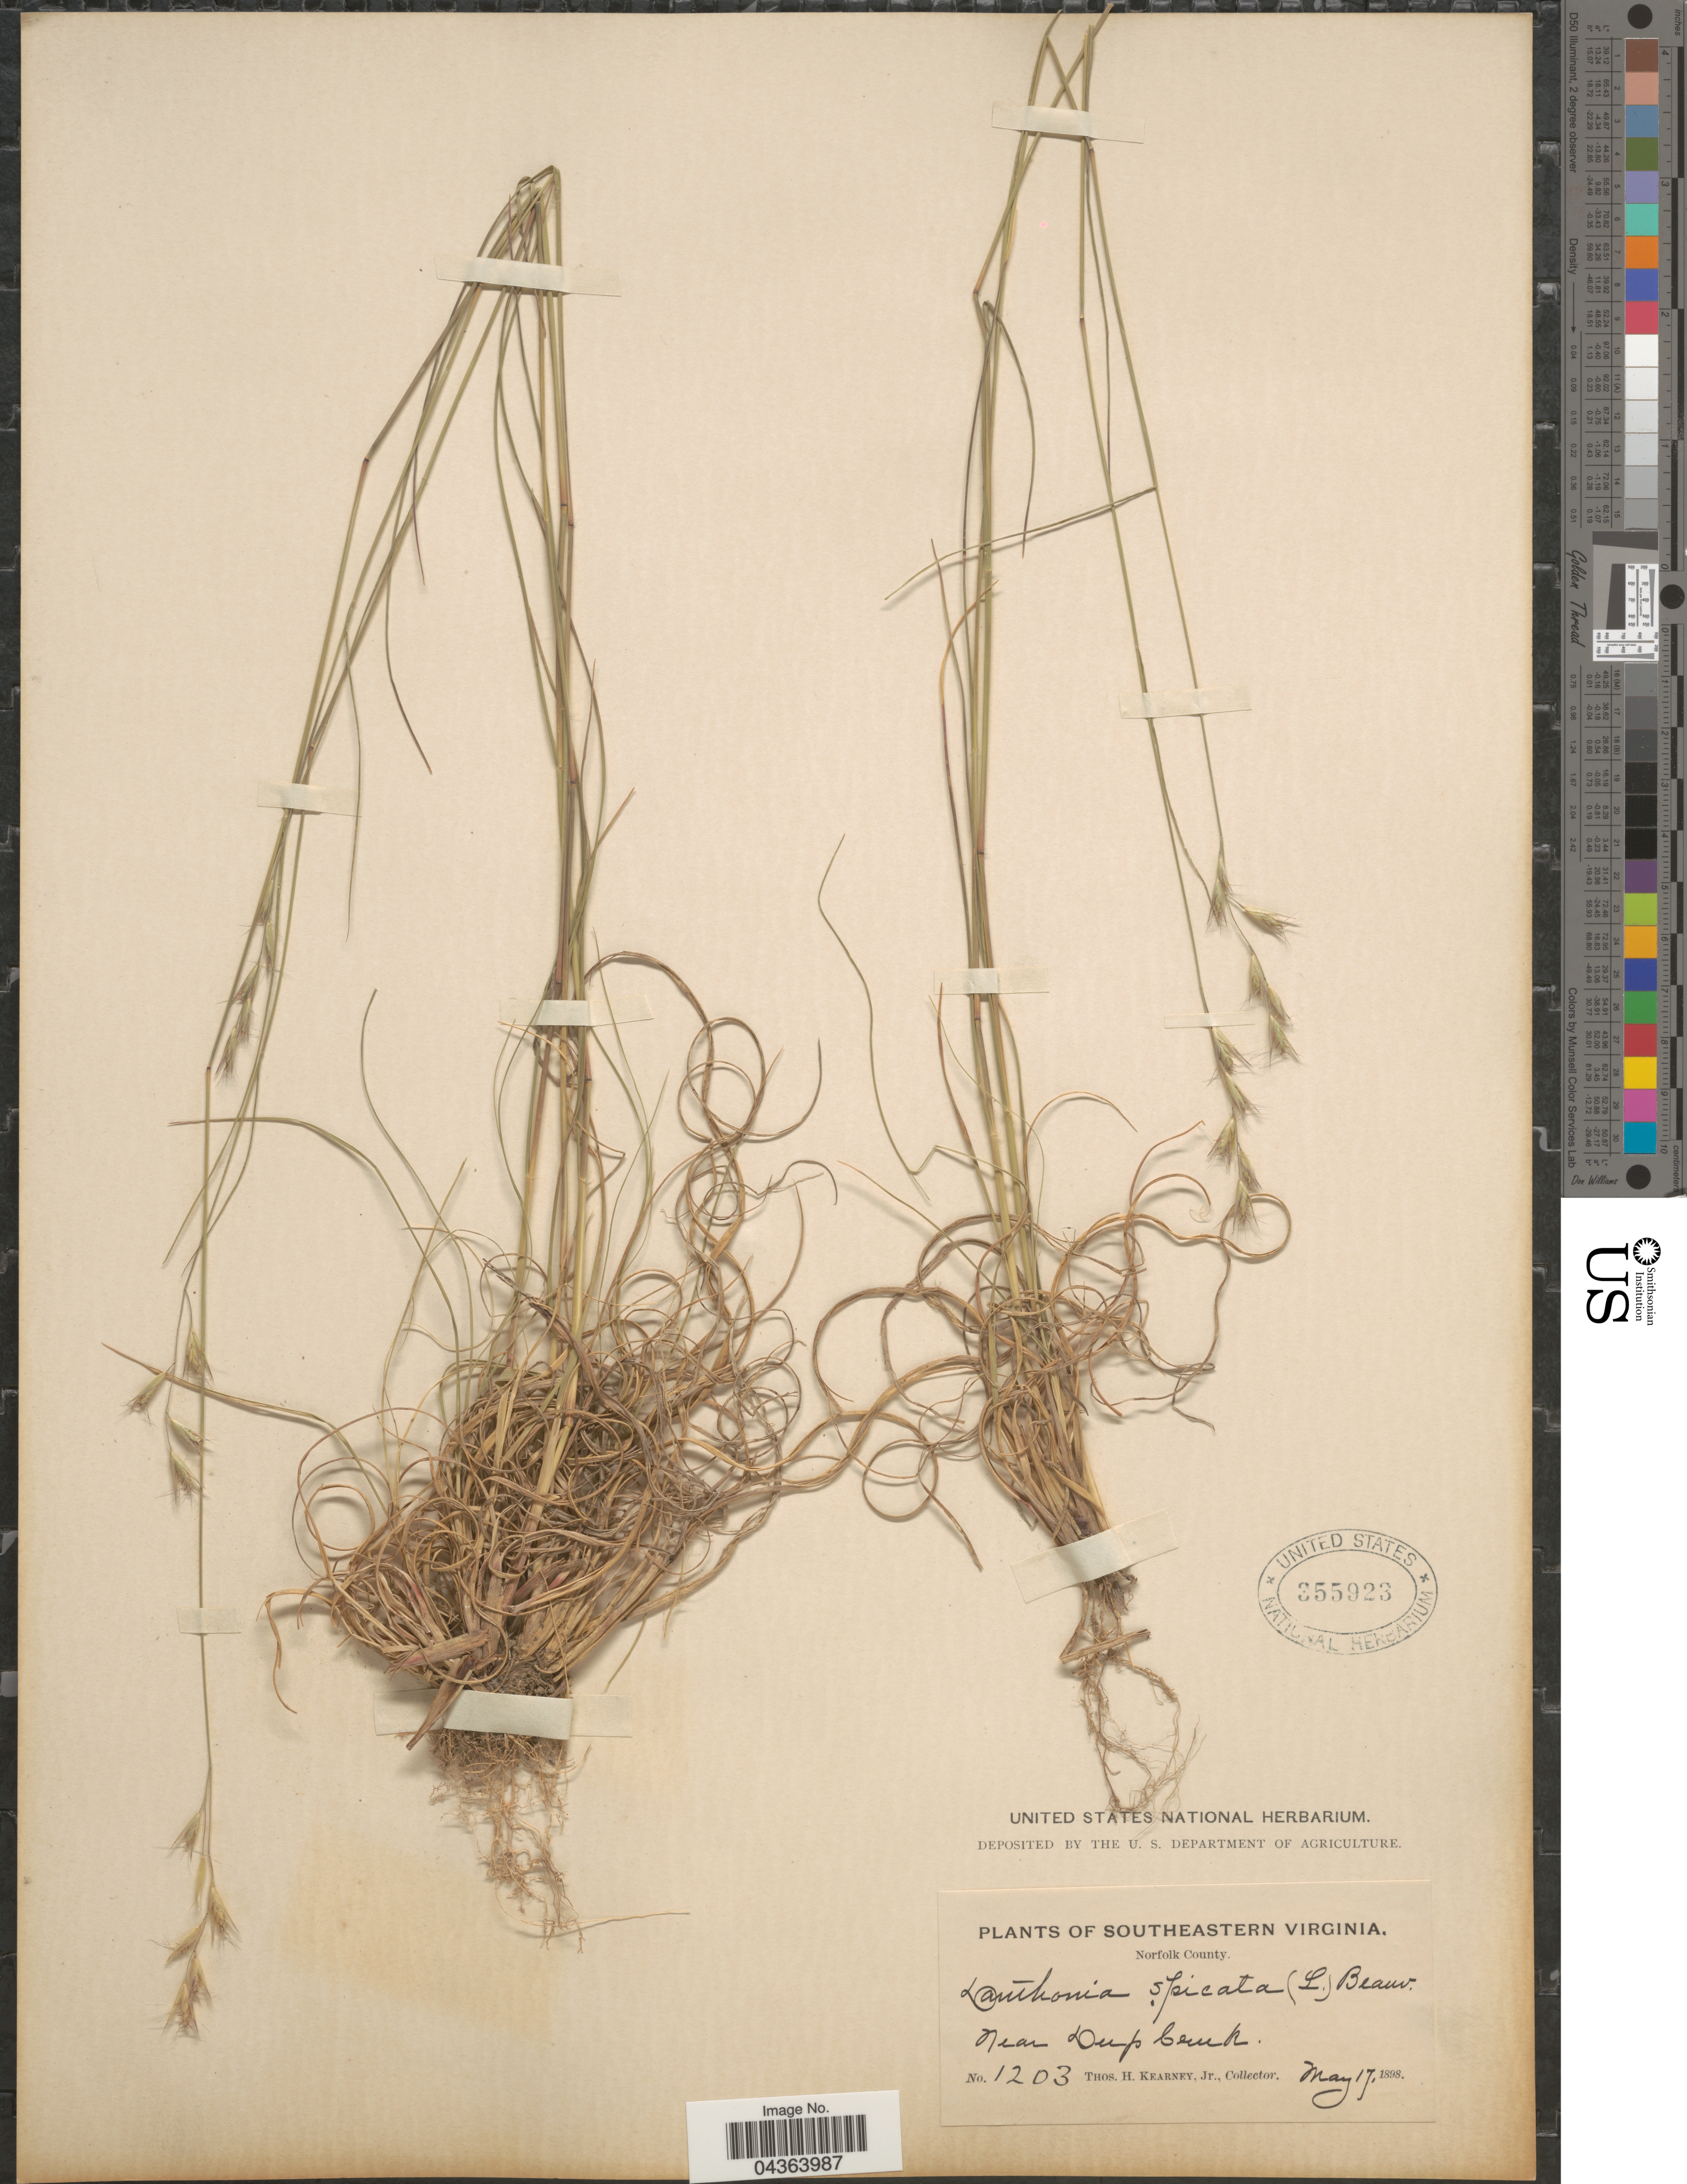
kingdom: Plantae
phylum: Tracheophyta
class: Liliopsida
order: Poales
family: Poaceae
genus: Danthonia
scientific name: Danthonia spicata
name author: (L.) P. Beauv. ex Roem. & Schult.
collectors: T. H. Kearney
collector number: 1203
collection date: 1898-05-17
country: United States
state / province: Virginia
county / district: City of Norfolk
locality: Southeastern Virginia. Norfolk County. Near Deep Creek.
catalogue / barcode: US 355923